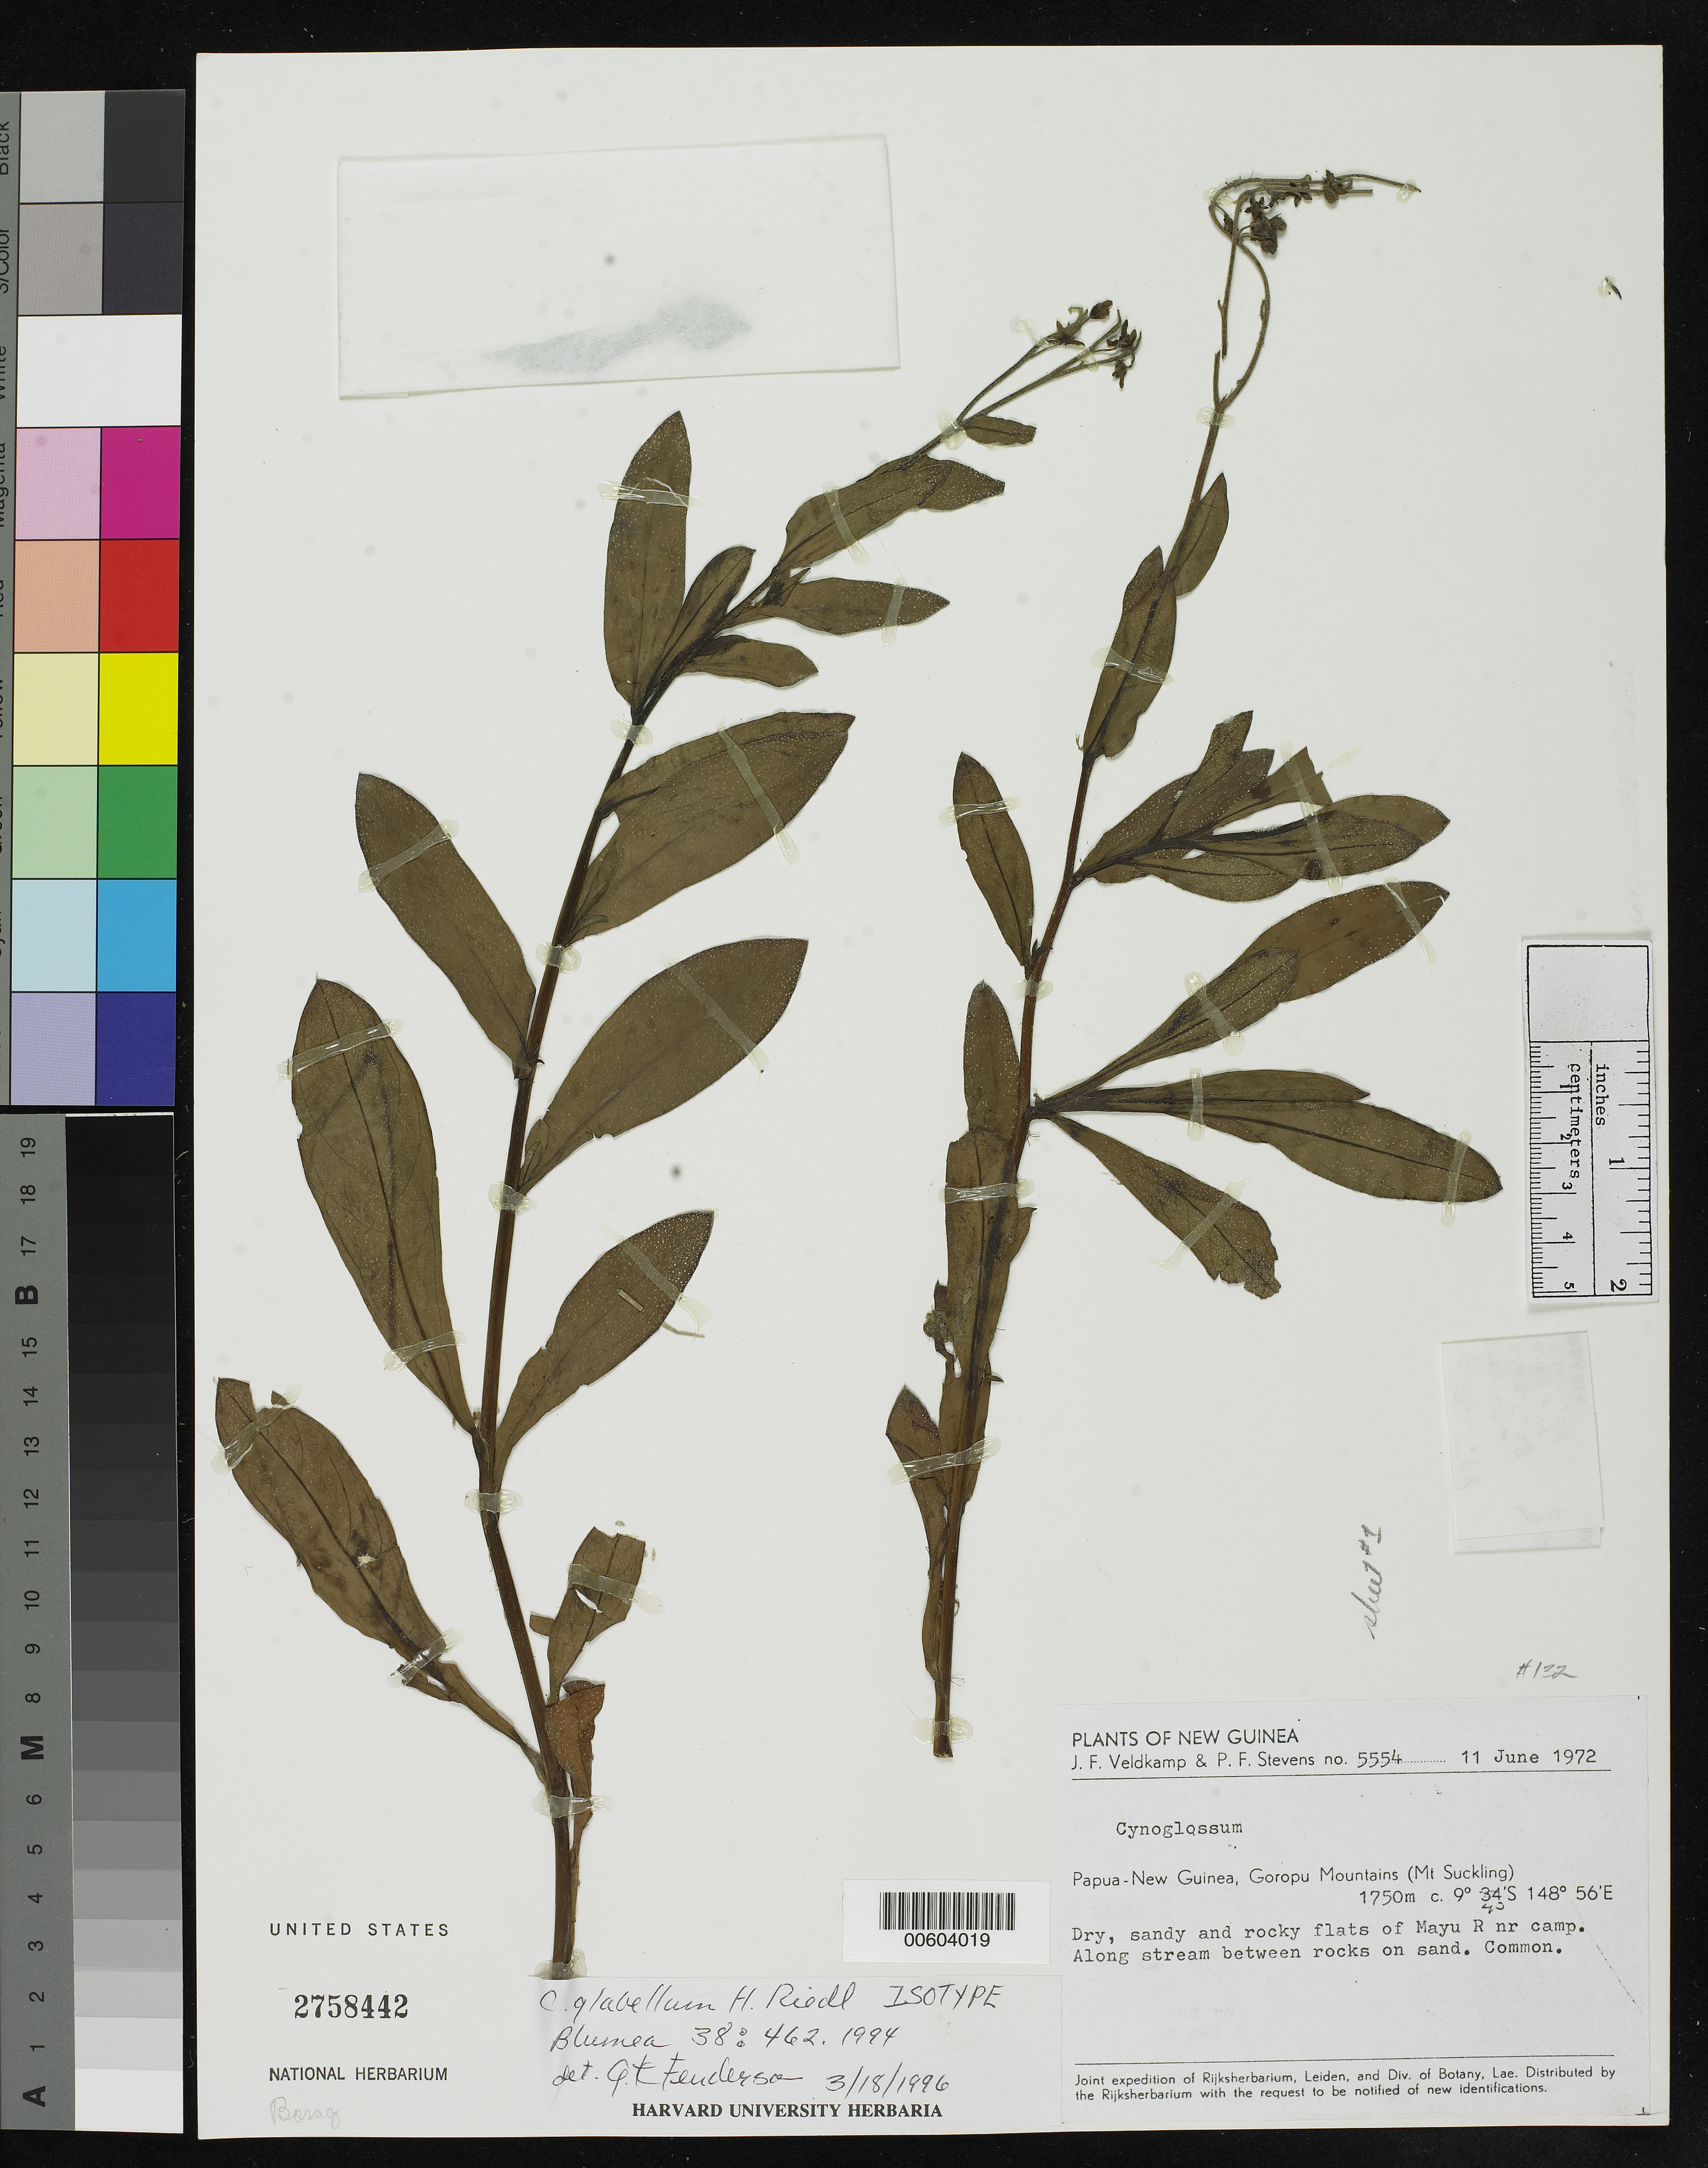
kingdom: Plantae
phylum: Tracheophyta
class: Magnoliopsida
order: Boraginales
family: Boraginaceae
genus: Cynoglossum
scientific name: Cynoglossum glabellum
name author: Riedl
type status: Isotype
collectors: J. F. Veldkamp & P. F. Stevens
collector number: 5554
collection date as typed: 11 Jun 1972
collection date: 1972-06-11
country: Papua New Guinea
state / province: Northern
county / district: Tufi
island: New Guinea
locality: Goropu Mountains, Mt. Suckling.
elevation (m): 1750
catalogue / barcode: US 2758442